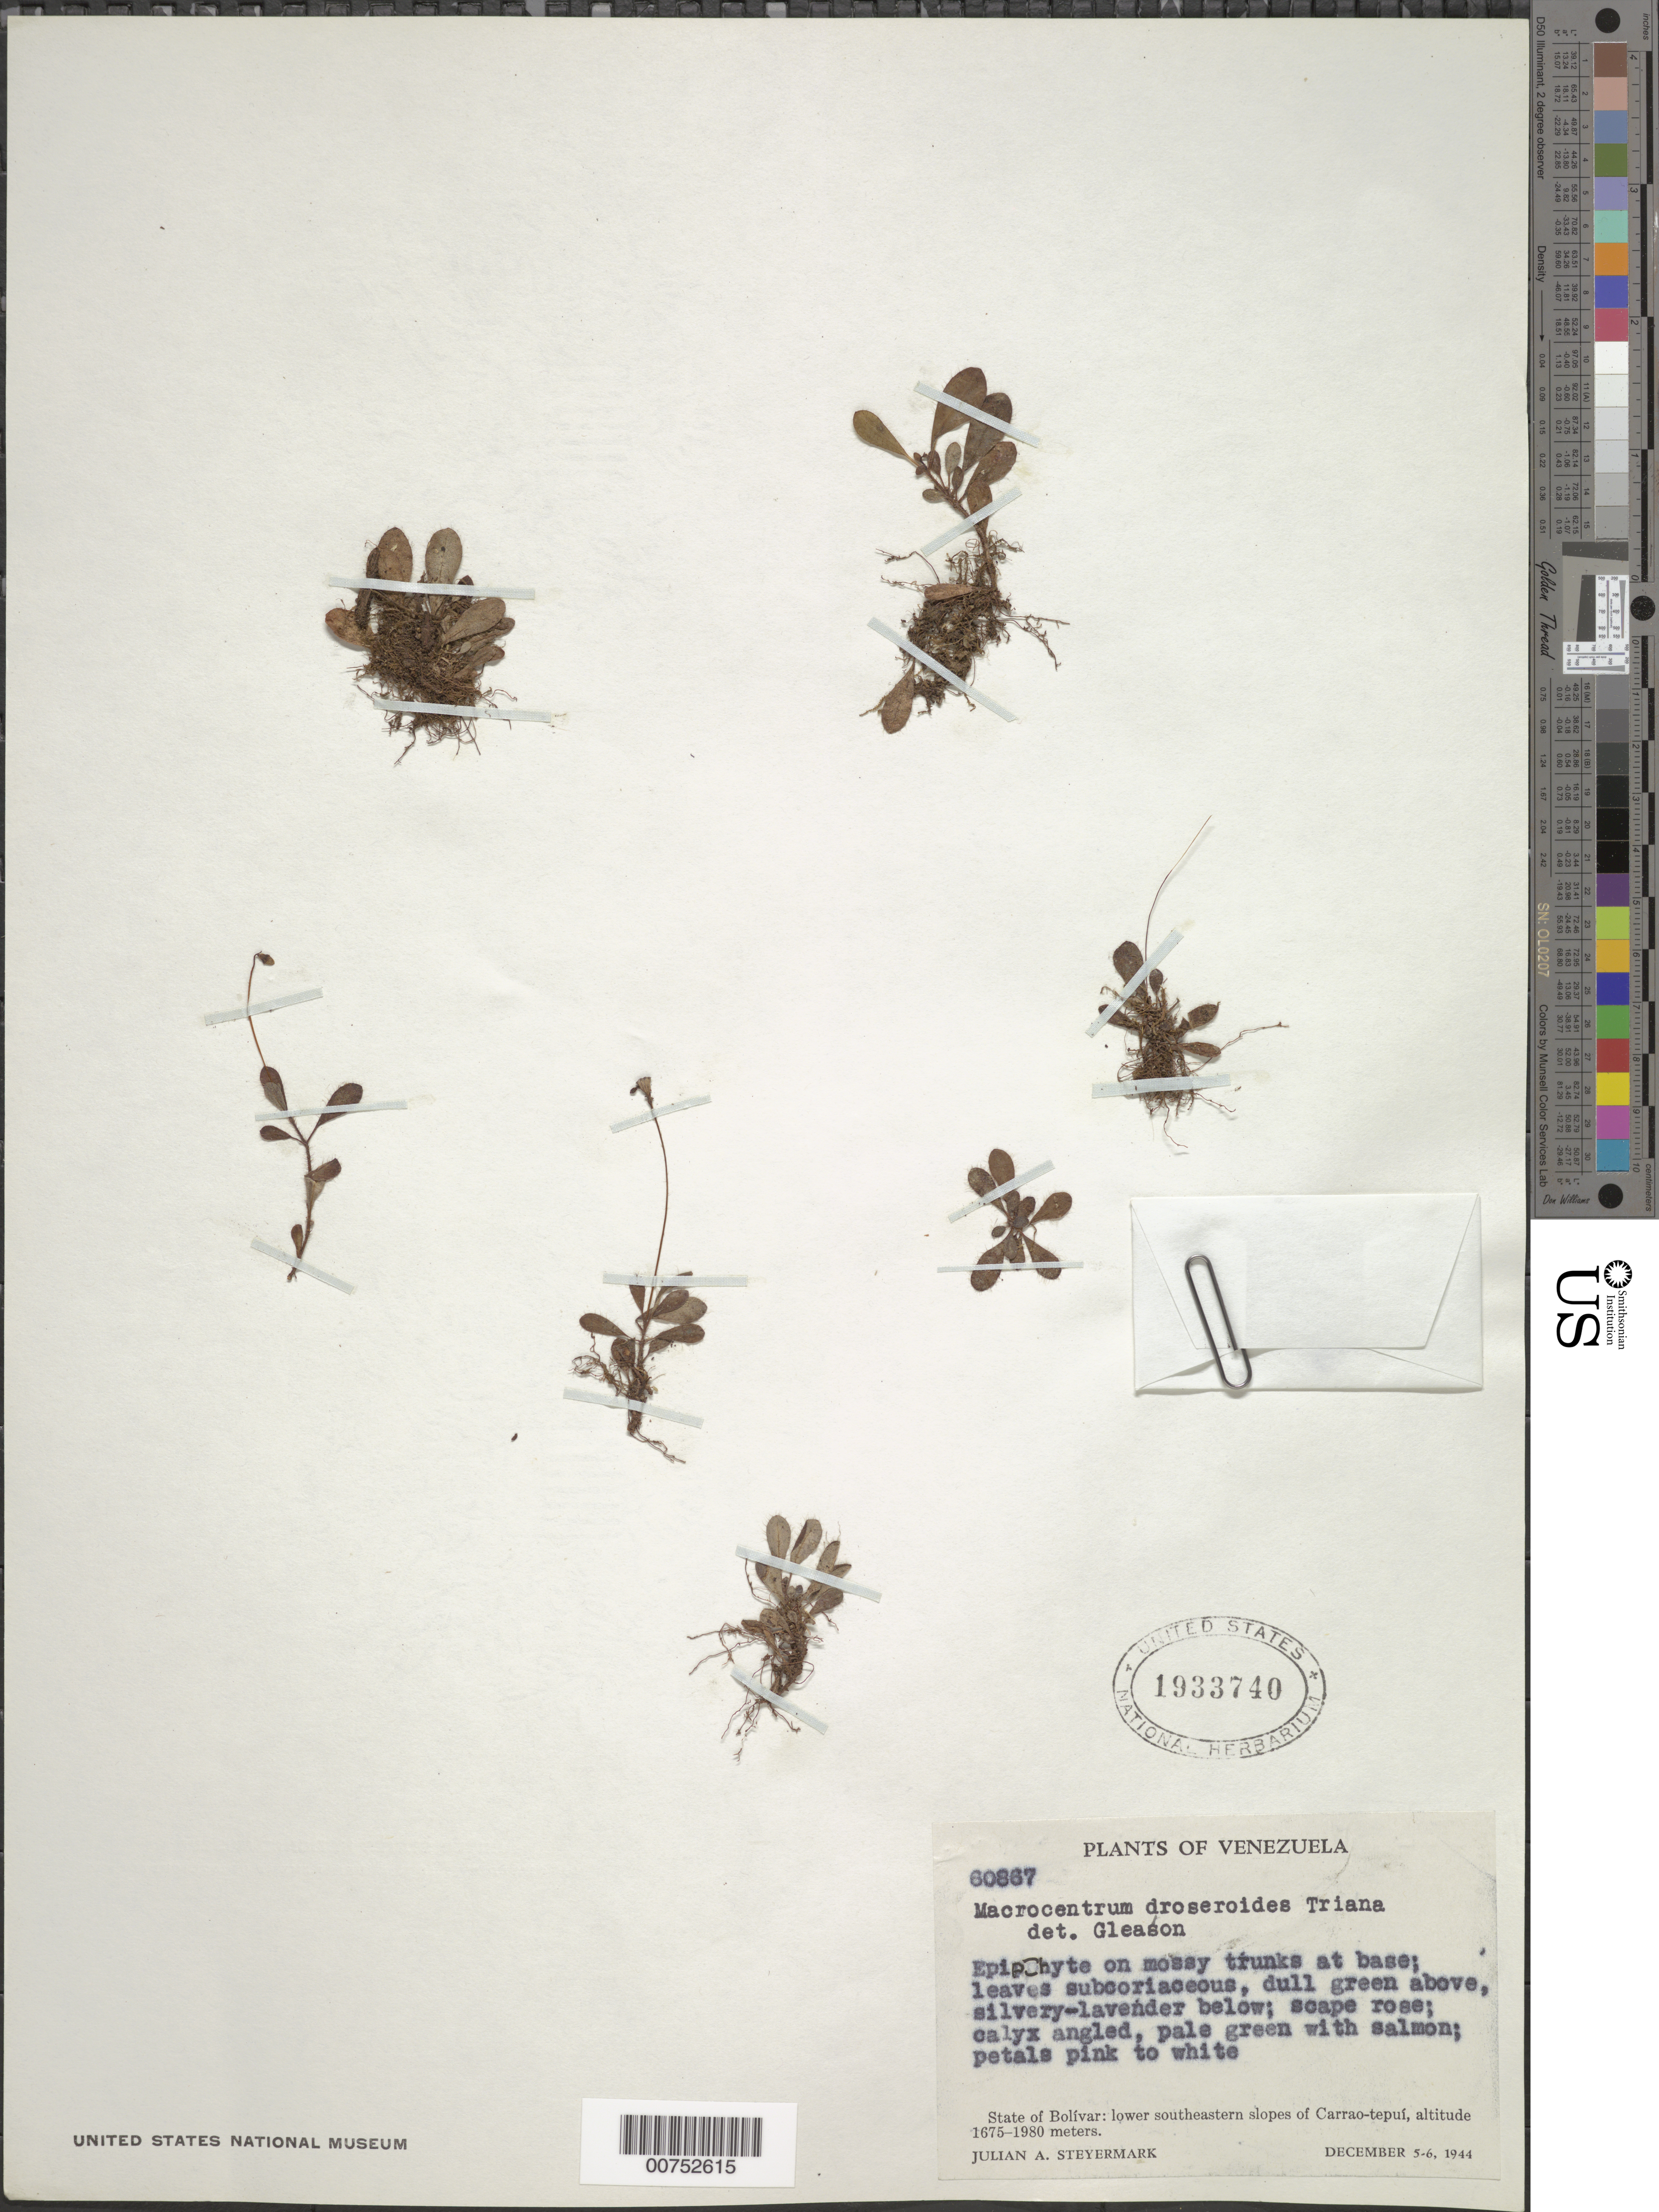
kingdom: Plantae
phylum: Tracheophyta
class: Magnoliopsida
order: Myrtales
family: Melastomataceae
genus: Macrocentrum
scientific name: Macrocentrum droseroides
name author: Triana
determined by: Gleason, H. A.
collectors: J. Steyermark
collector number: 60867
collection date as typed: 5-Dec-44 to 6-Dec-44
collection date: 1944-12-05/1944-12-06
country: Venezuela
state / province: Bolívar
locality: Carrao-tepuí, lower SE slopes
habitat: On mossy trunks at base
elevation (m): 1675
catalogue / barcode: US 1933740